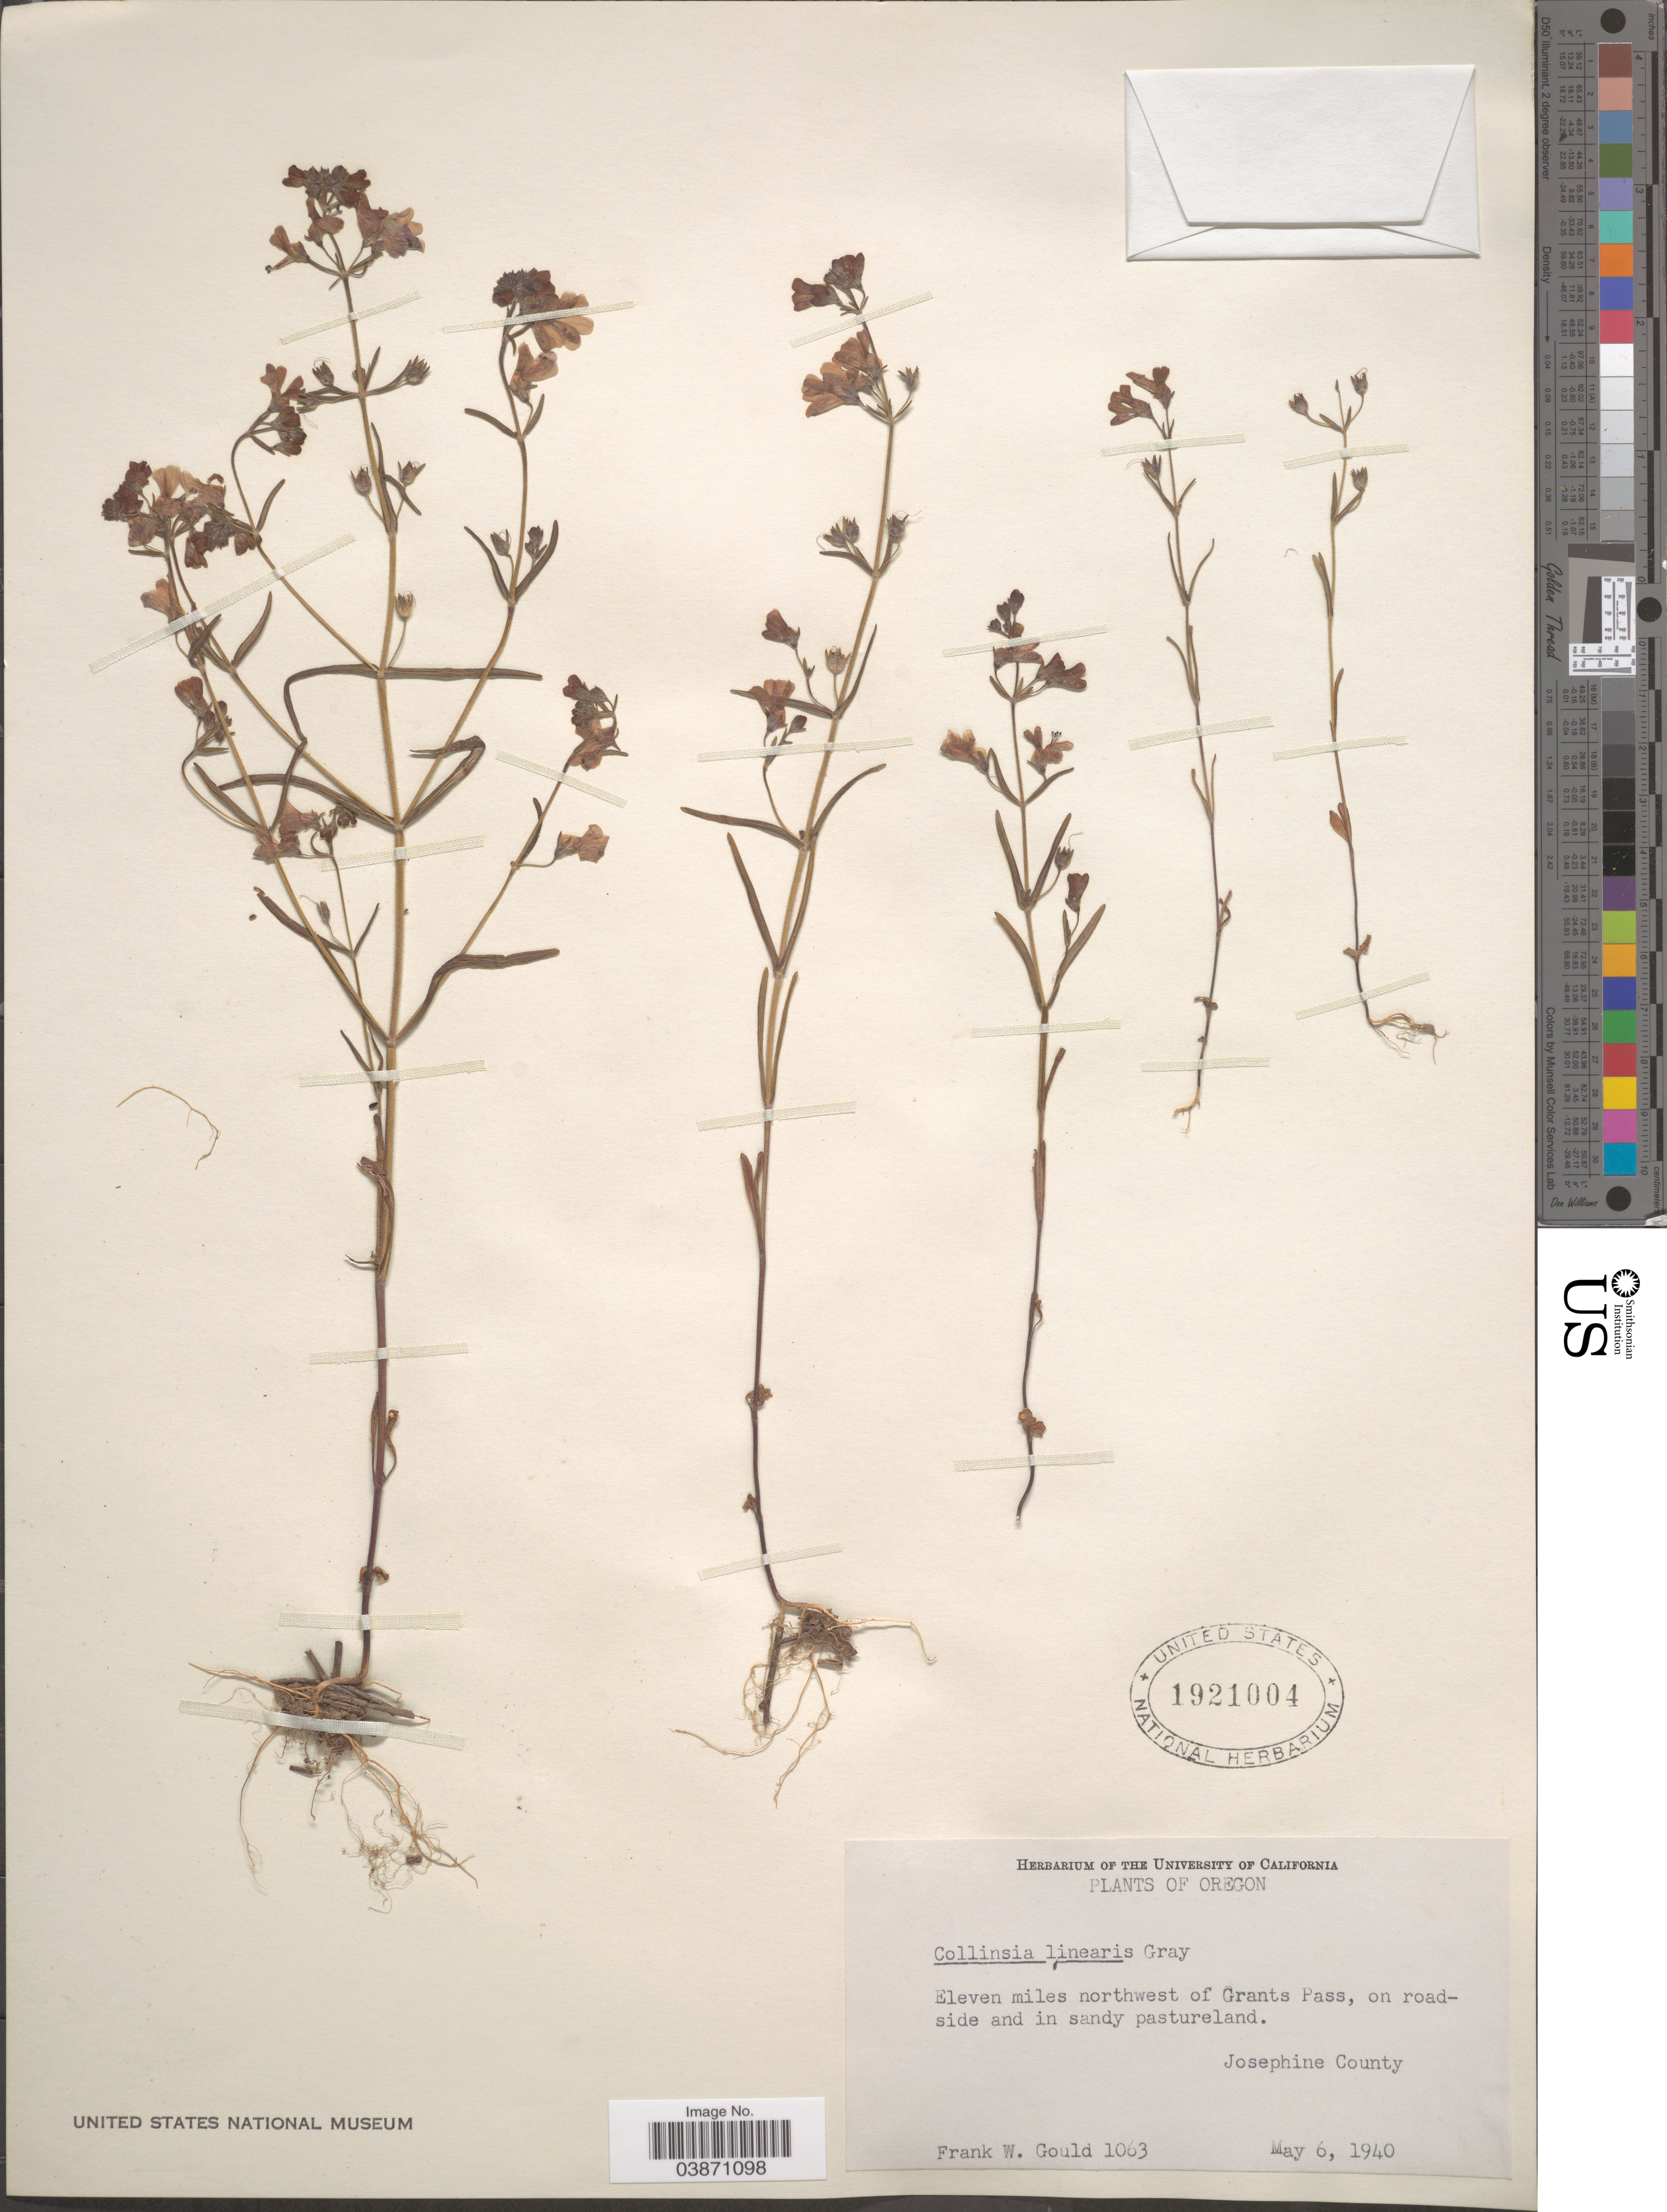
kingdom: Plantae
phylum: Tracheophyta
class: Magnoliopsida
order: Lamiales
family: Plantaginaceae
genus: Collinsia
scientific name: Collinsia linearis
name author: A. Gray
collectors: F. W. Gould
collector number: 1063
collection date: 1940-05-06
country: United States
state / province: Oregon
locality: Eleven miles northwest of Grants Pass, on road-side and in sandy pastureland. Josephine County.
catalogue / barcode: US 1921004